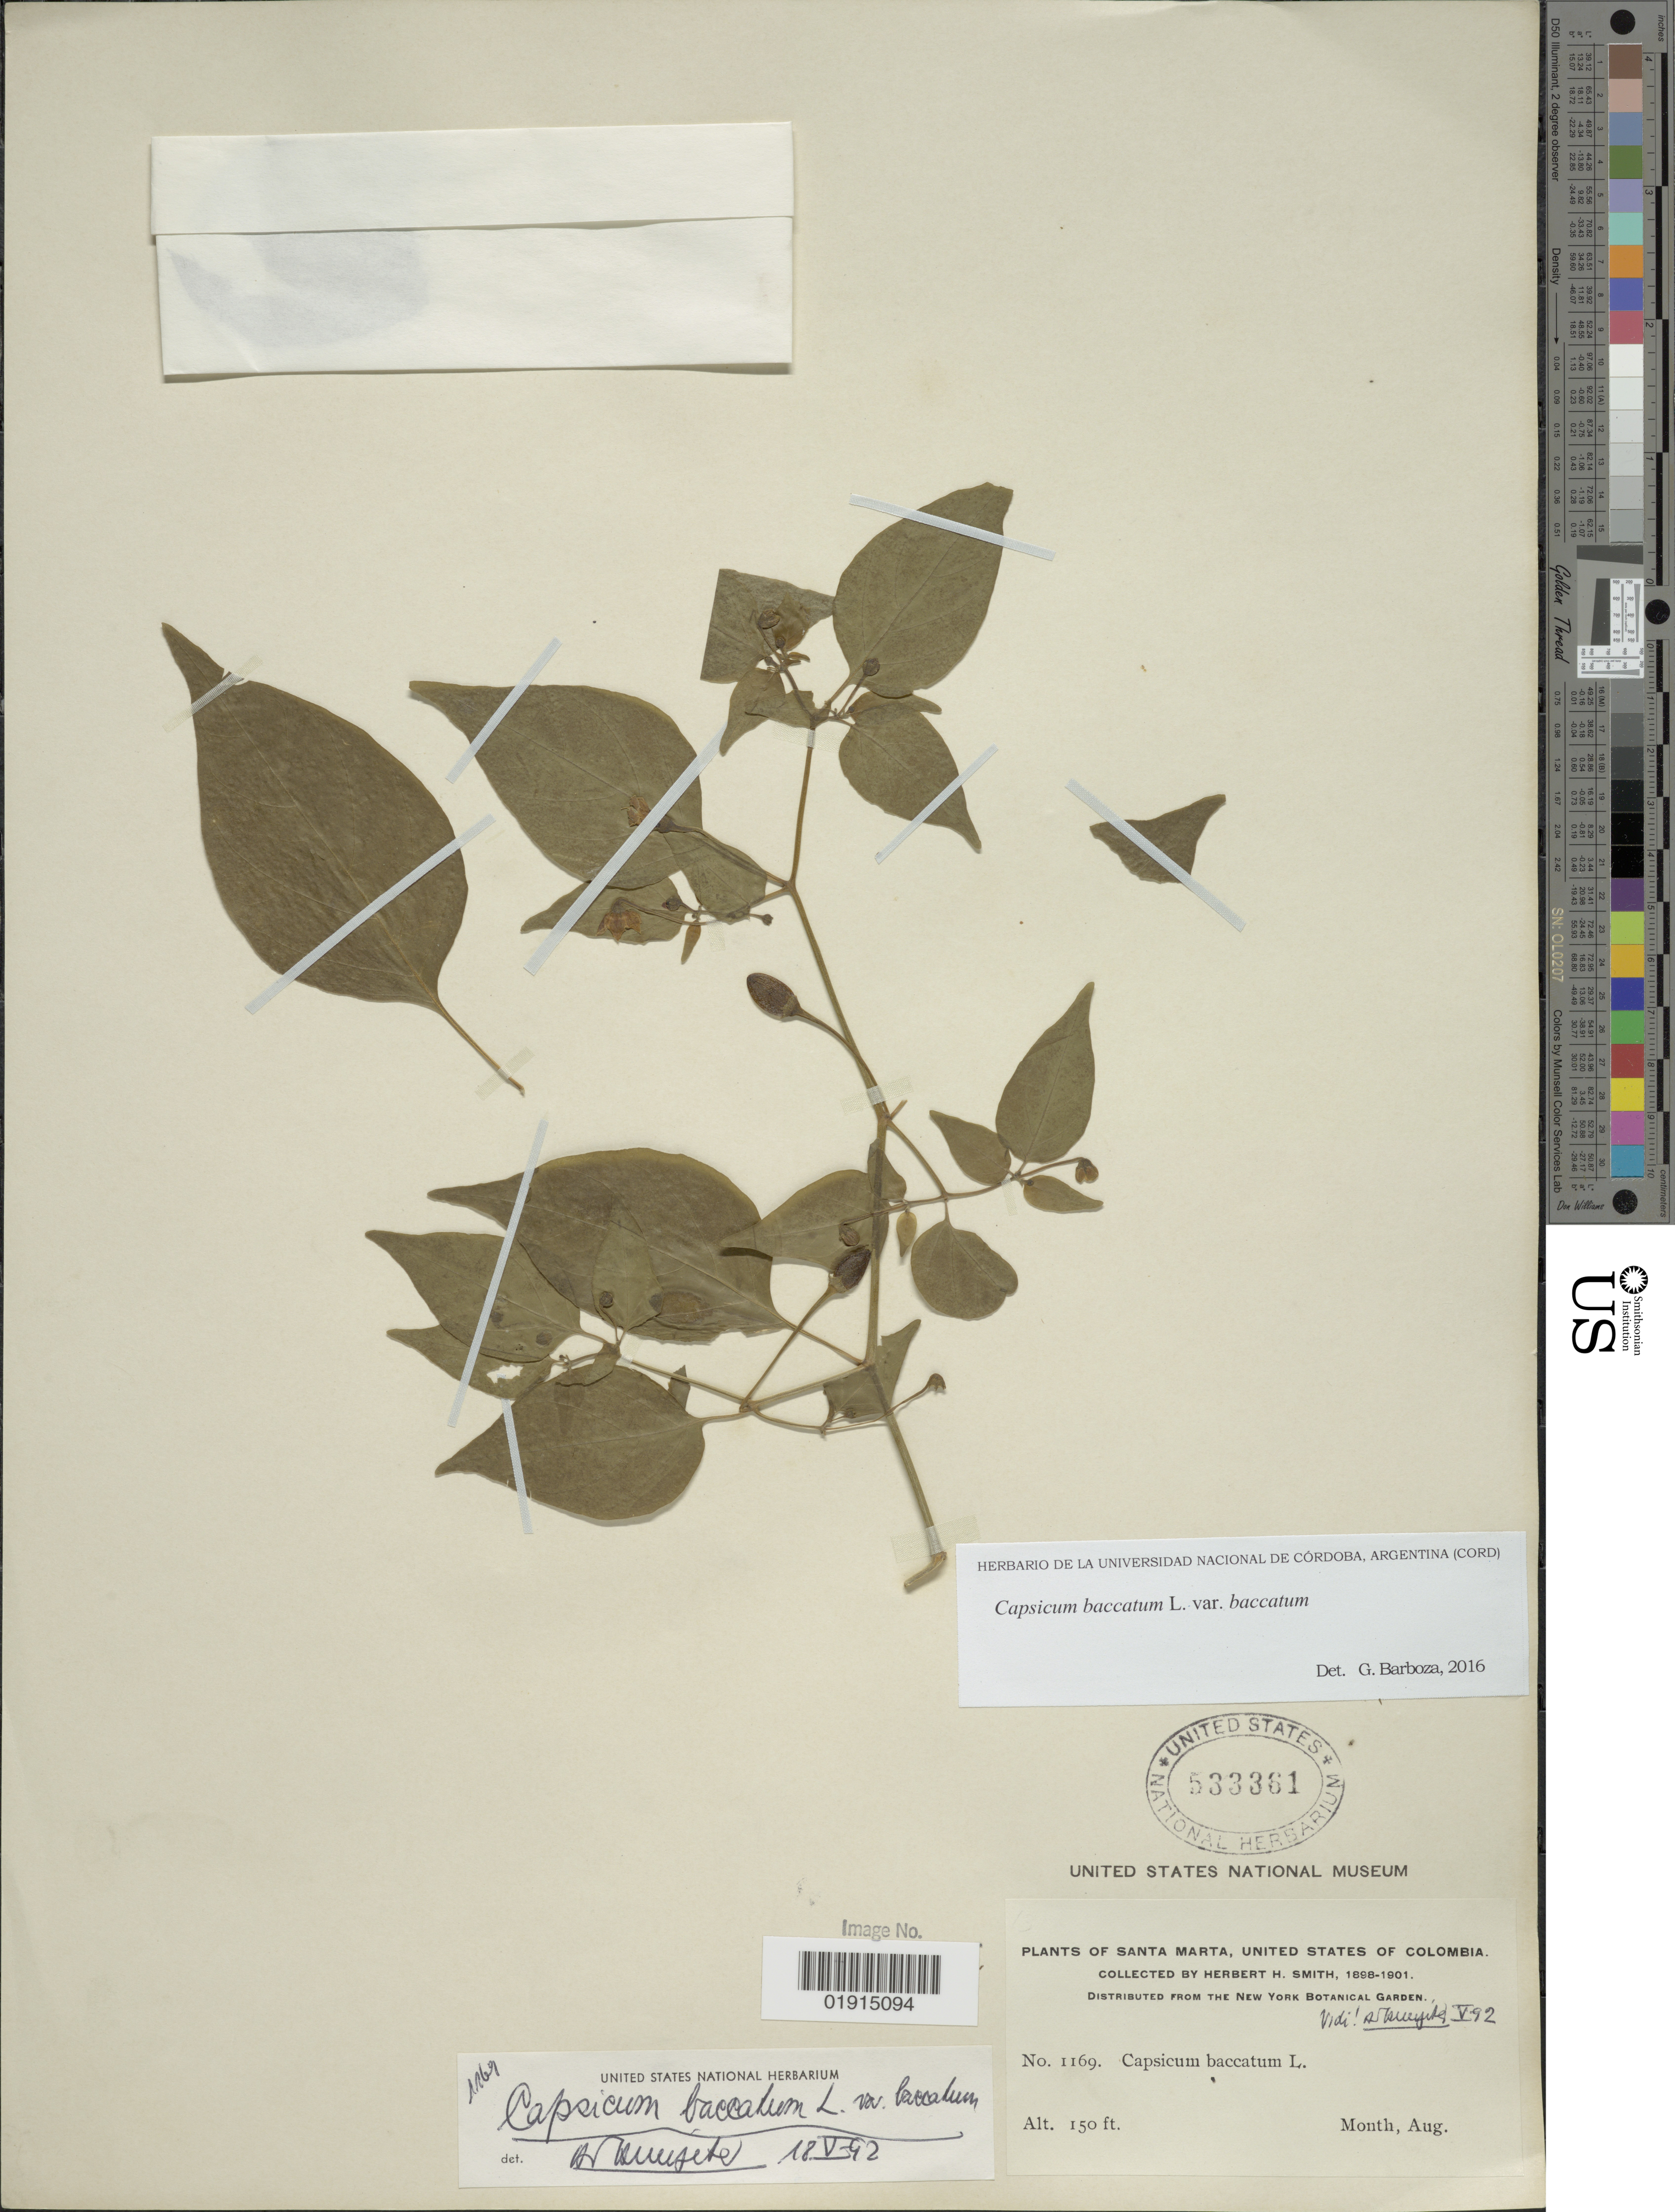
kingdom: Plantae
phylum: Tracheophyta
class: Magnoliopsida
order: Solanales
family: Solanaceae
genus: Capsicum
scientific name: Capsicum baccatum var. baccatum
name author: L.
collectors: H. H. Smith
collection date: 1898-08-01/1901-08-31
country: Colombia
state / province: Magdalena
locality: Santa Marta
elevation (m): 46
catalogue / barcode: US 533361